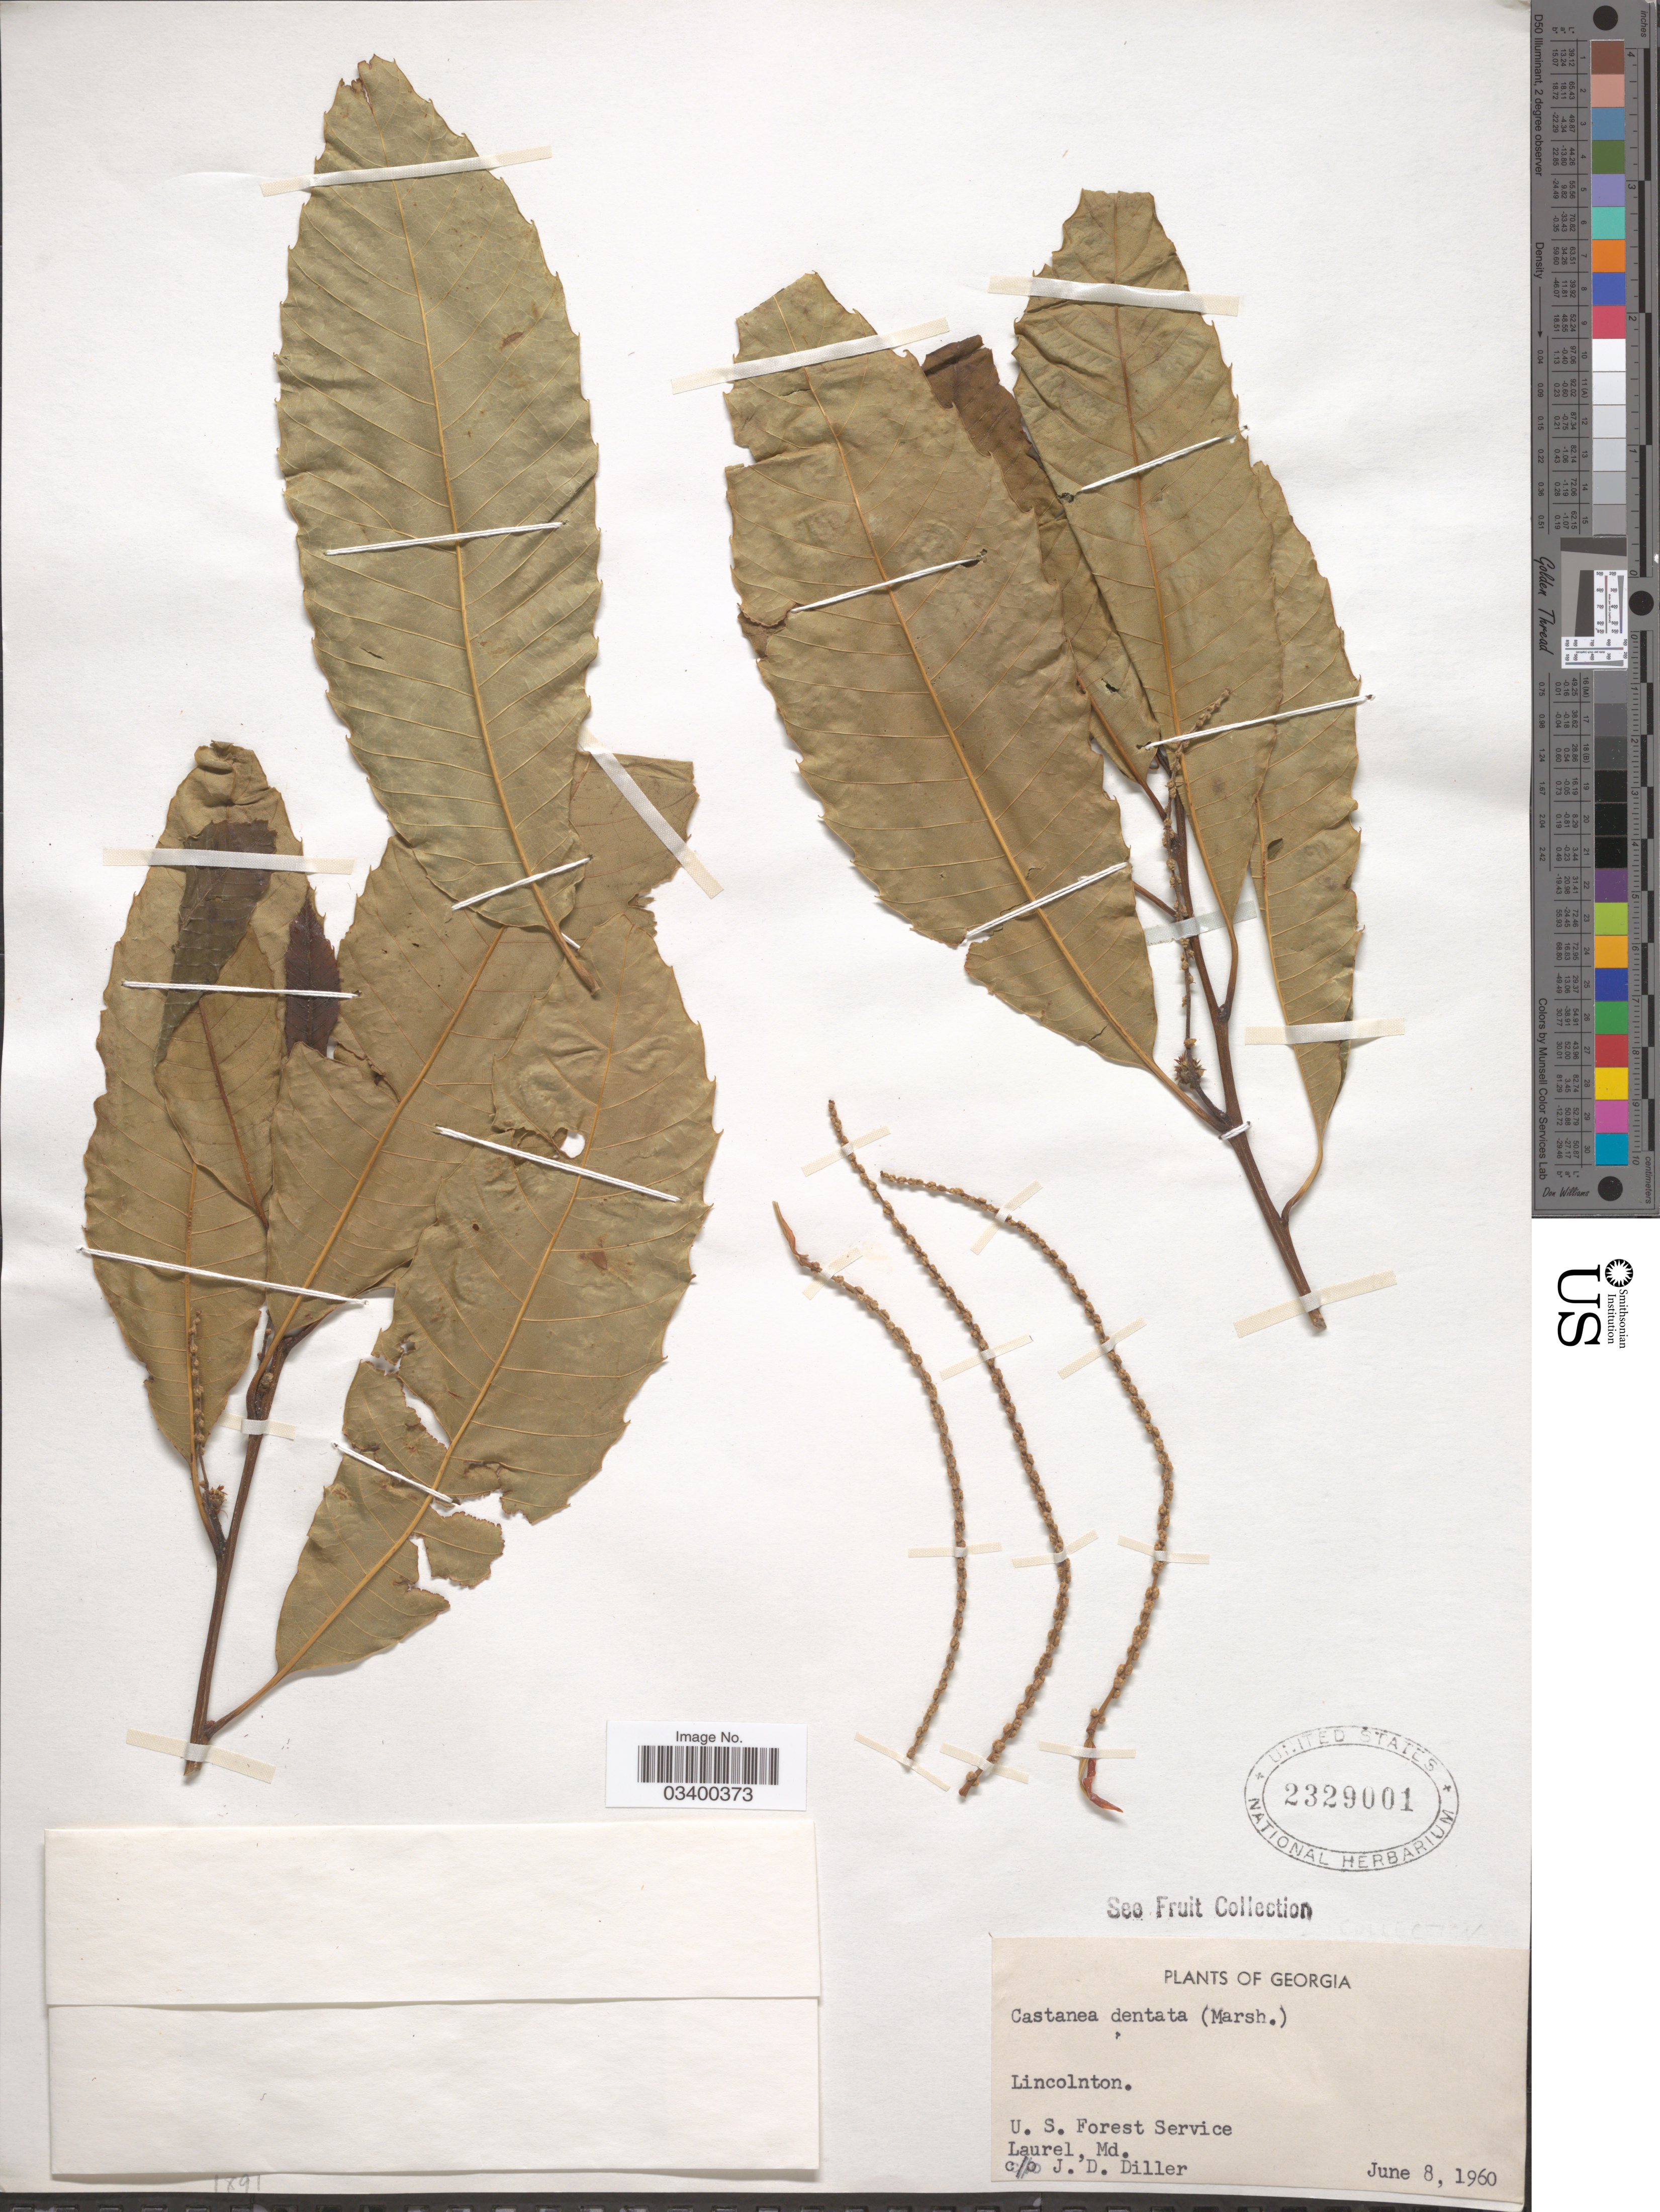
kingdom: Plantae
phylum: Tracheophyta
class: Magnoliopsida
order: Fagales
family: Fagaceae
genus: Castanea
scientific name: Castanea dentata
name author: (Marshall) Borkh.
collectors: J. Diller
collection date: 1960-06-08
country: United States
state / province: Georgia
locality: Lincolnton.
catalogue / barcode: US 2329001